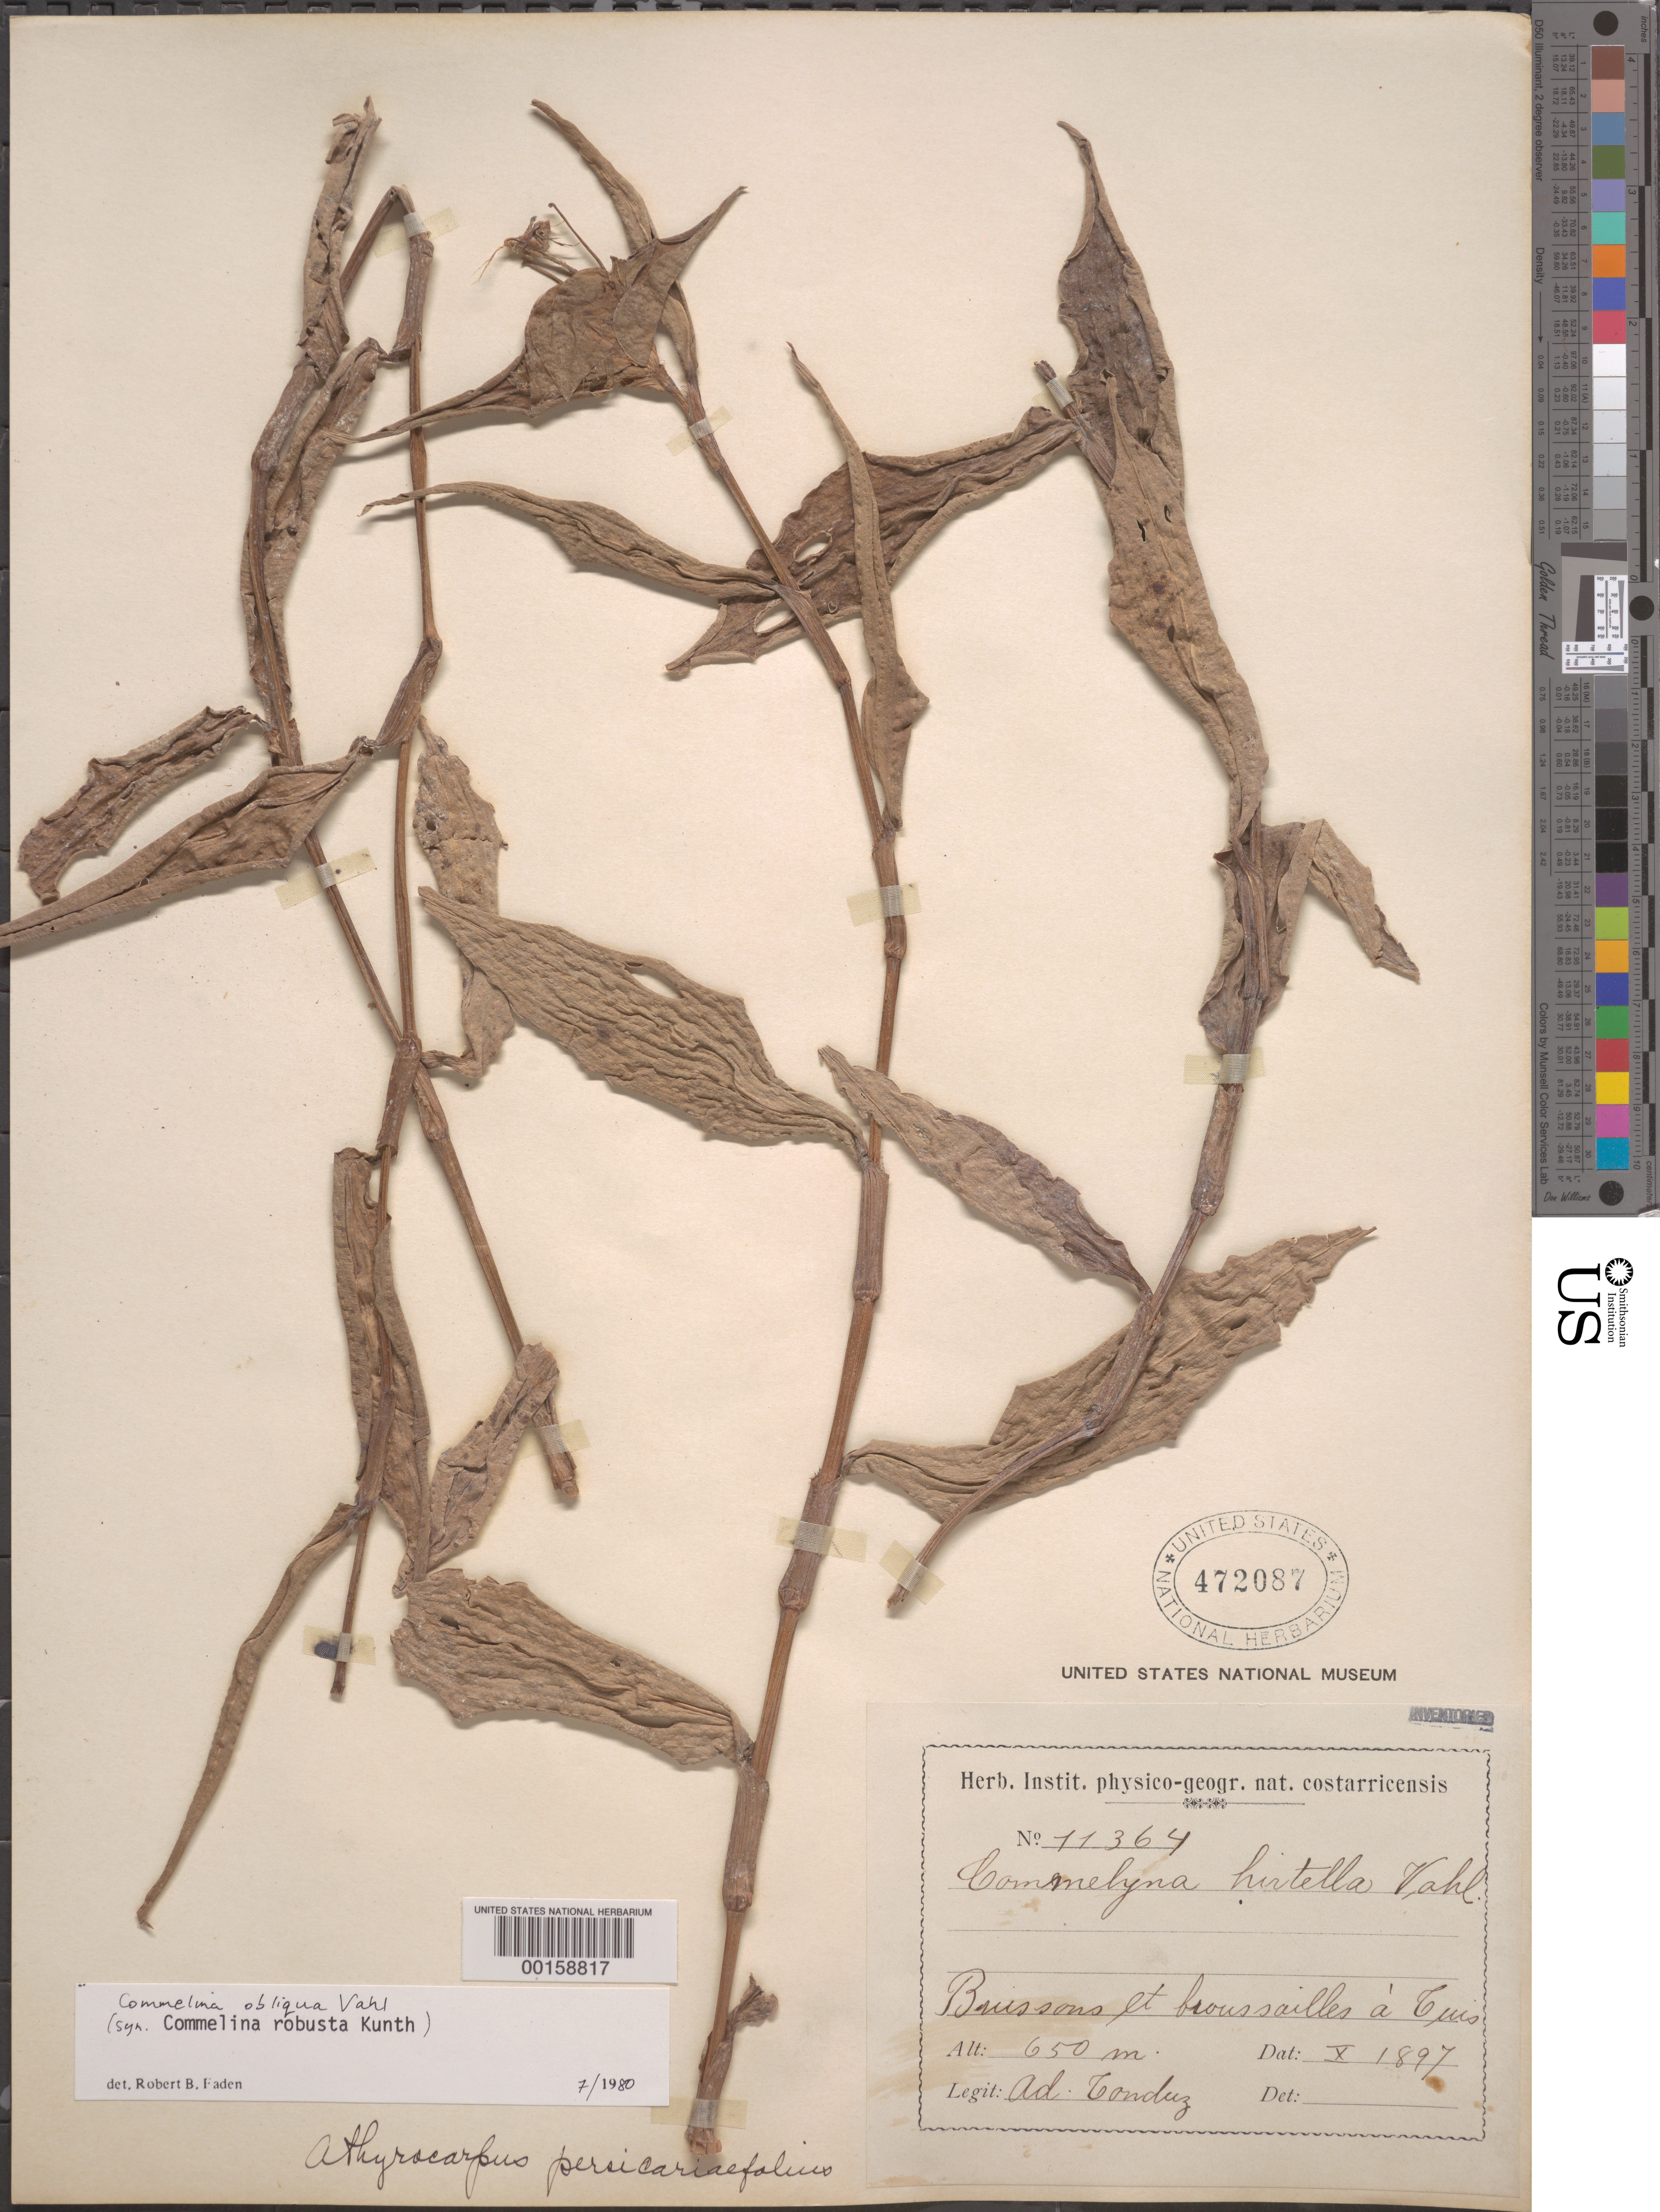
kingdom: Plantae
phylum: Tracheophyta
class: Liliopsida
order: Commelinales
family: Commelinaceae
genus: Commelina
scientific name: Commelina obliqua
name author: Vahl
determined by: Faden, Robert B., (US), Smithsonian Institution - National Museum of Natural History (UNITED STATES)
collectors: A. Tonduz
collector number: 11364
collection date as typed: Oct 1897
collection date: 1897-10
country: Costa Rica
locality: Buissons and bourssailles a luis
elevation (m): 650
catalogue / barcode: US 472087